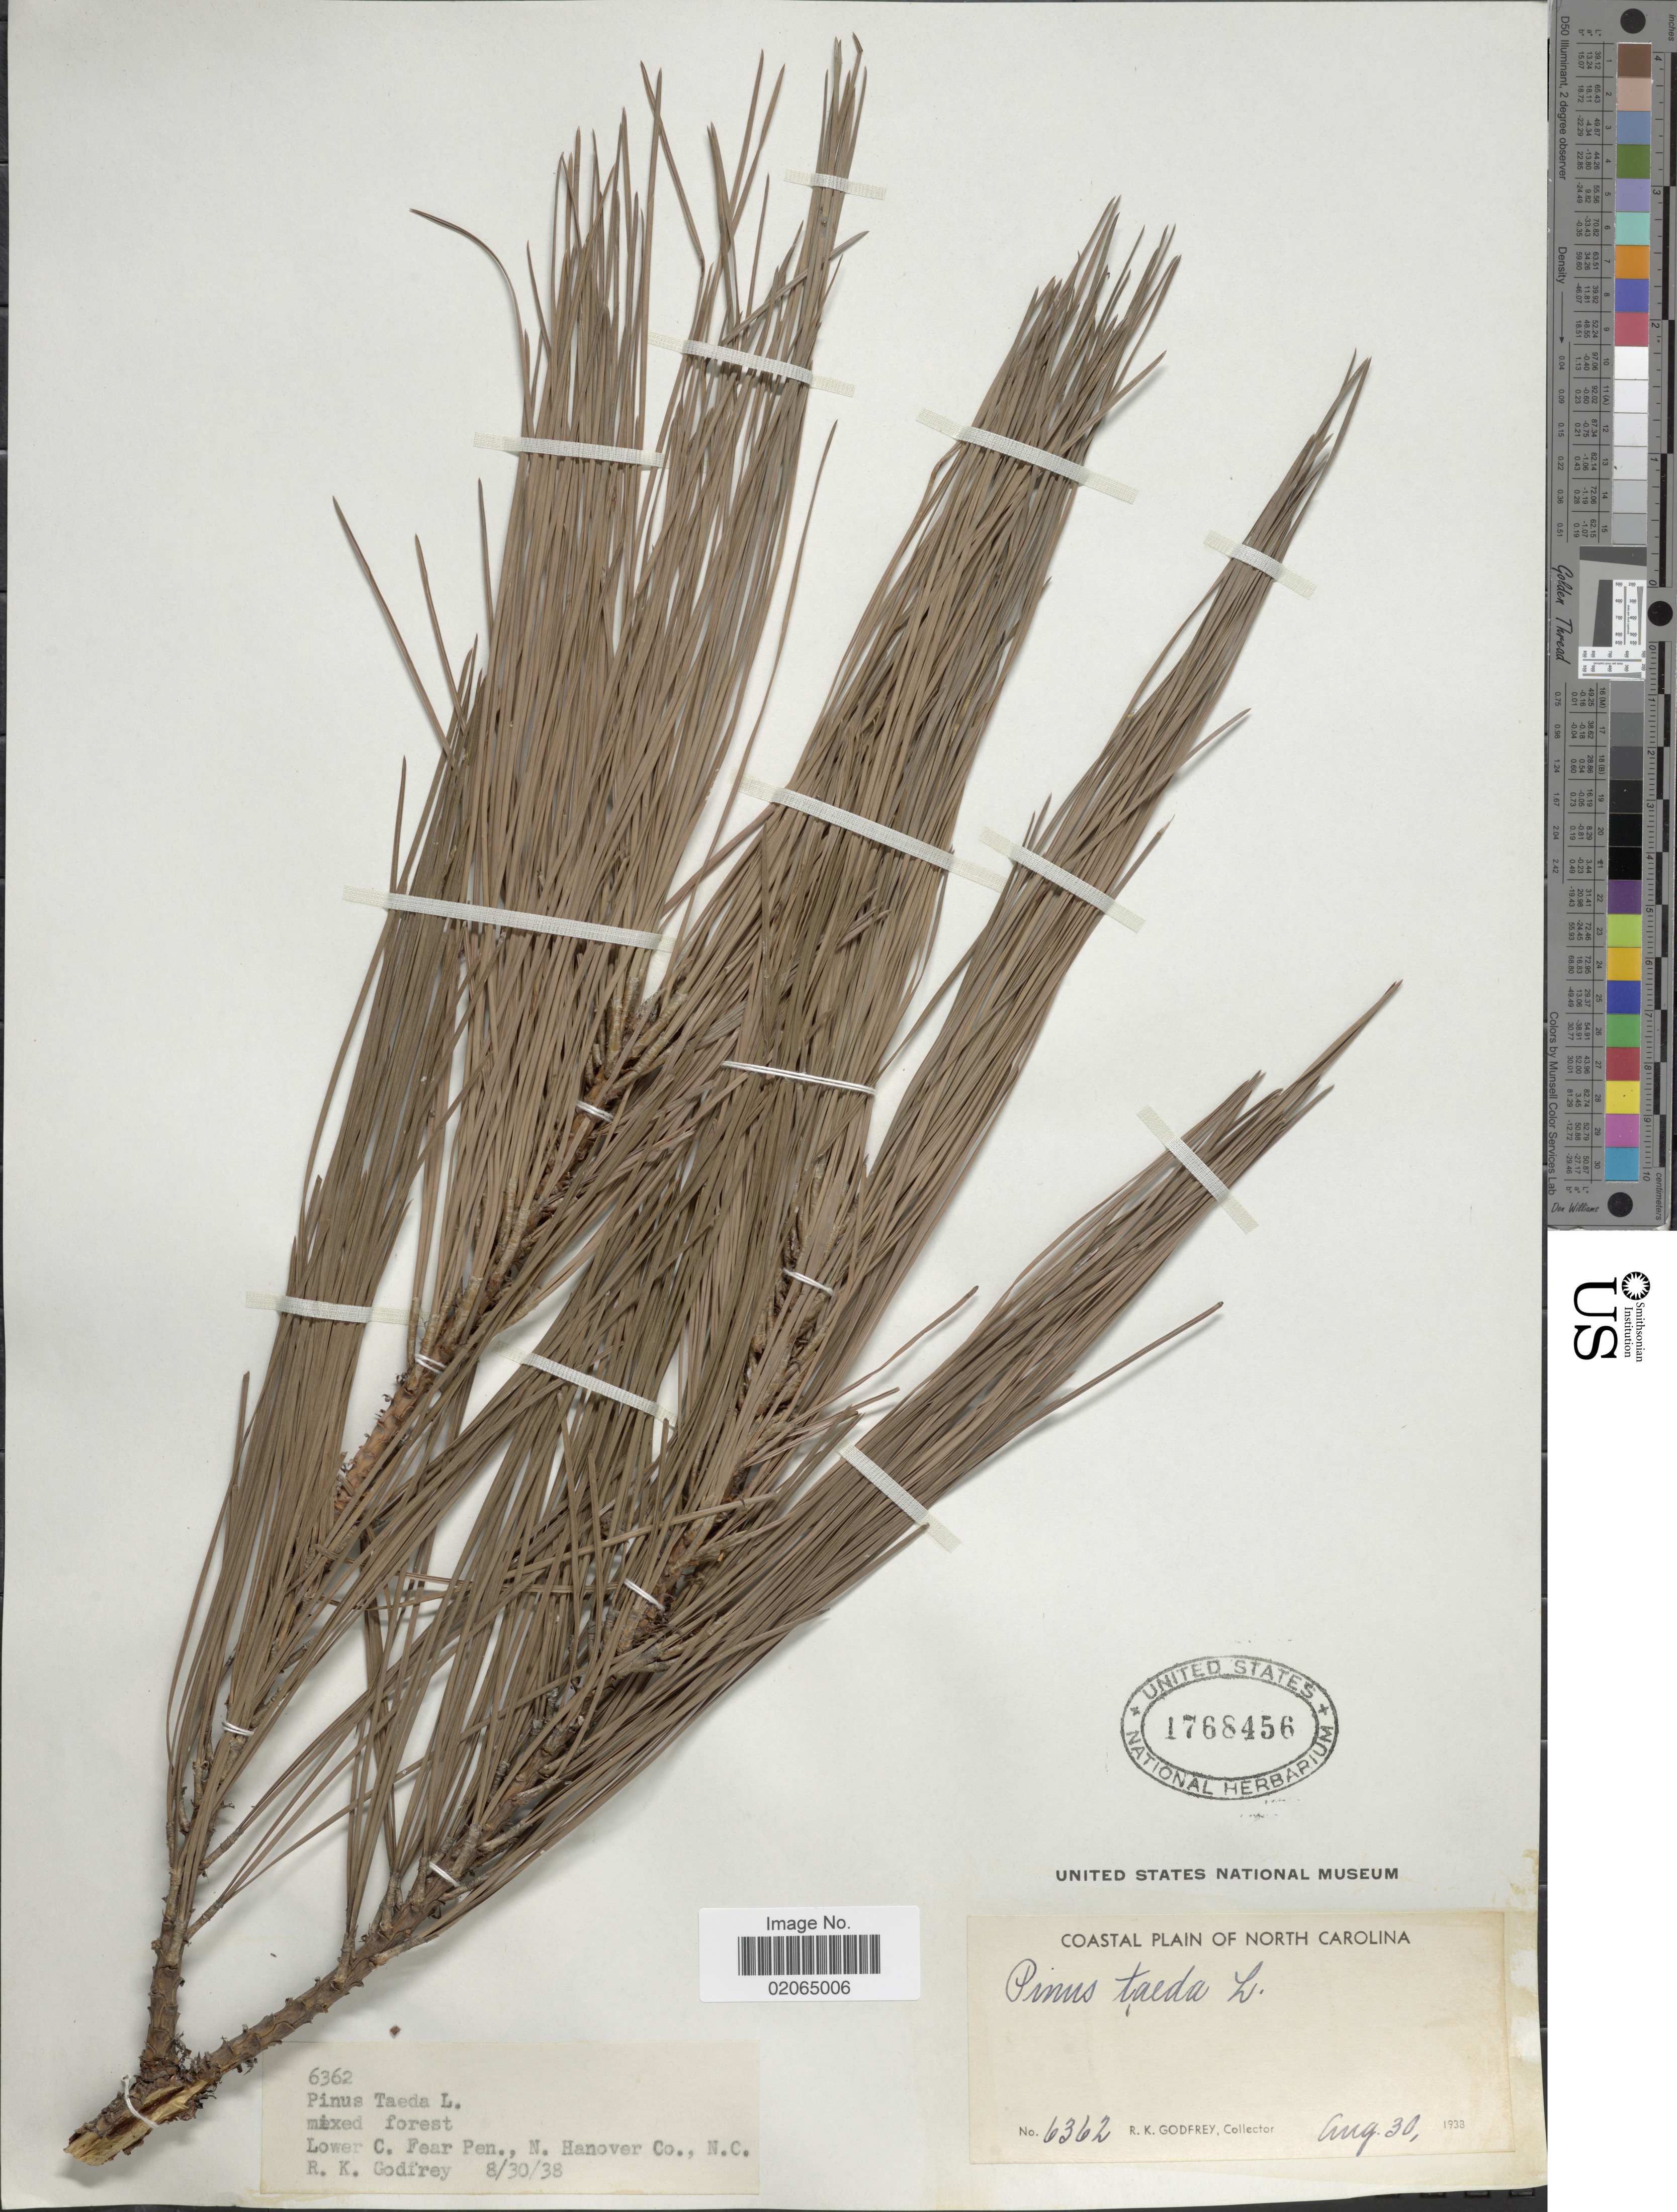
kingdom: Plantae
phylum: Tracheophyta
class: Pinopsida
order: Pinales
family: Pinaceae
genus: Pinus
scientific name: Pinus taeda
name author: L.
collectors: R. K. Godfrey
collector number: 6362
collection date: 1938-08-30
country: United States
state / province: North Carolina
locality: Lower C. Fear Pen., N. Hanover Co.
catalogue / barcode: US 1768456